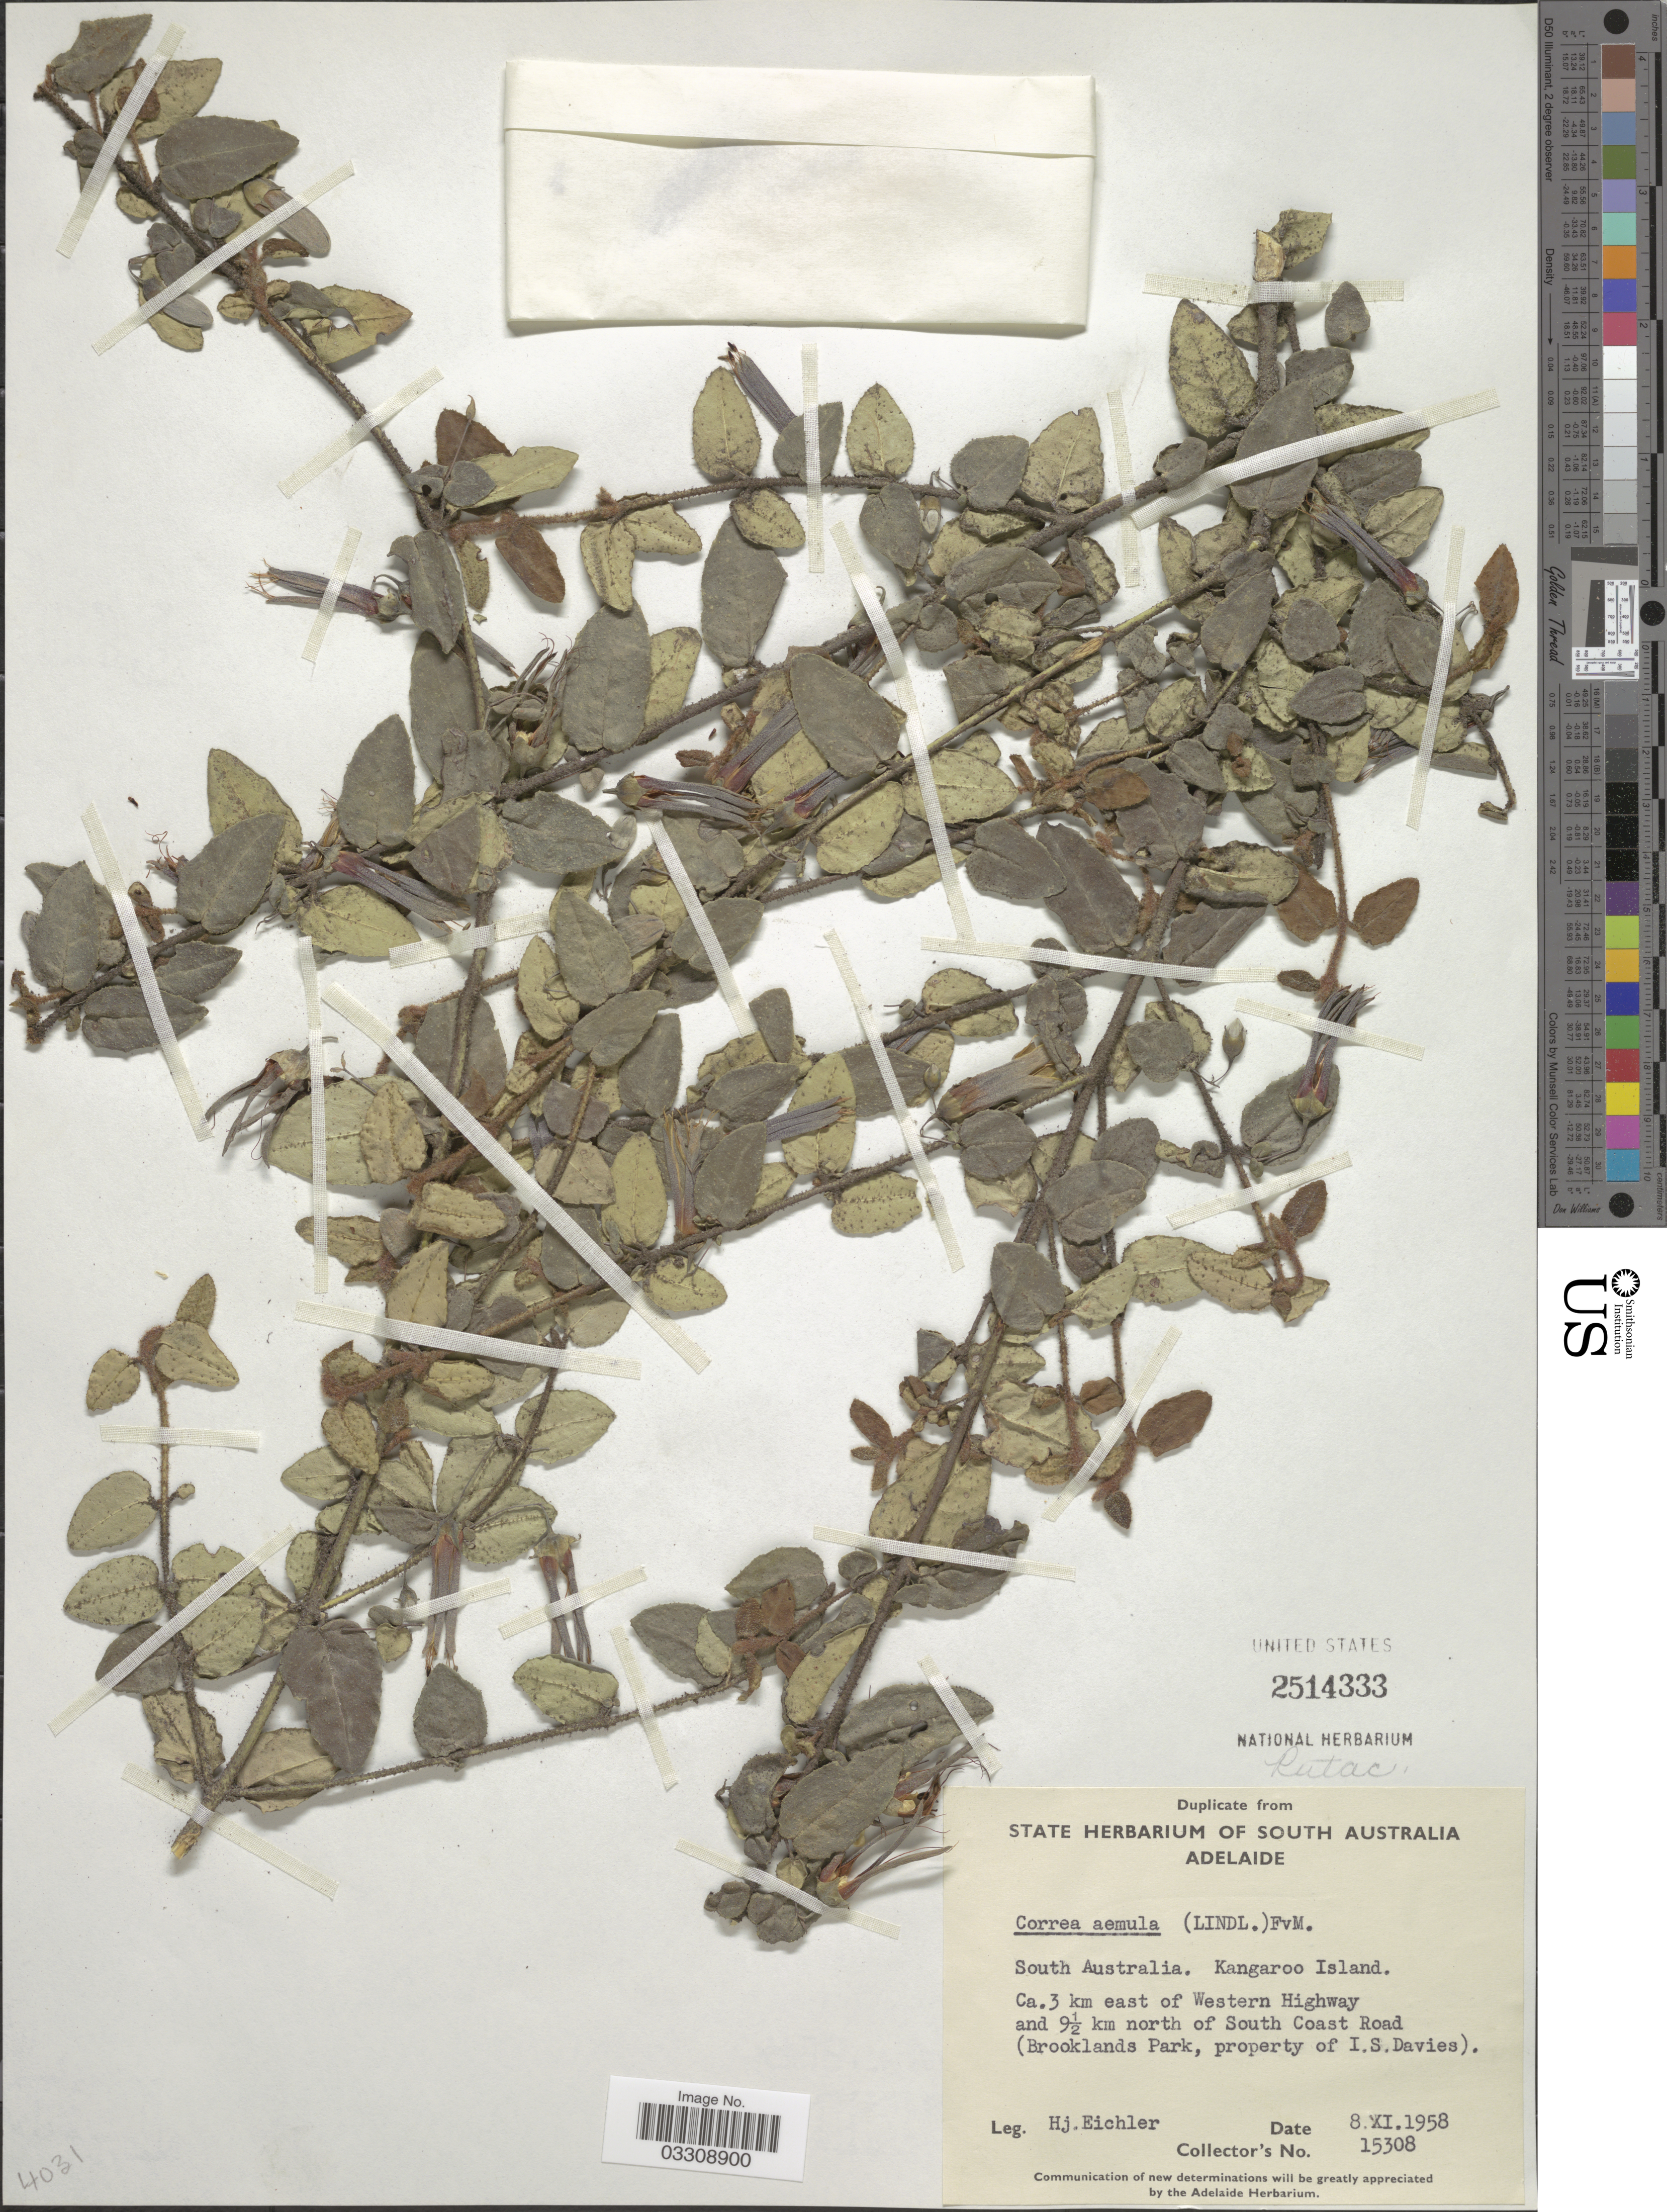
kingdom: Plantae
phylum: Tracheophyta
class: Magnoliopsida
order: Sapindales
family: Rutaceae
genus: Correa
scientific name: Correa aemula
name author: (Lindl.) F. Muell.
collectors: H. Eichler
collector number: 15308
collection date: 1958-11-08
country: Australia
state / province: South Australia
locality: Kangaroo Island. Ca. 3 km east of Western Highway and 9½ km north of South Coast Road (Brooklands Park, property of I.S. Davies).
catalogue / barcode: US 2514333